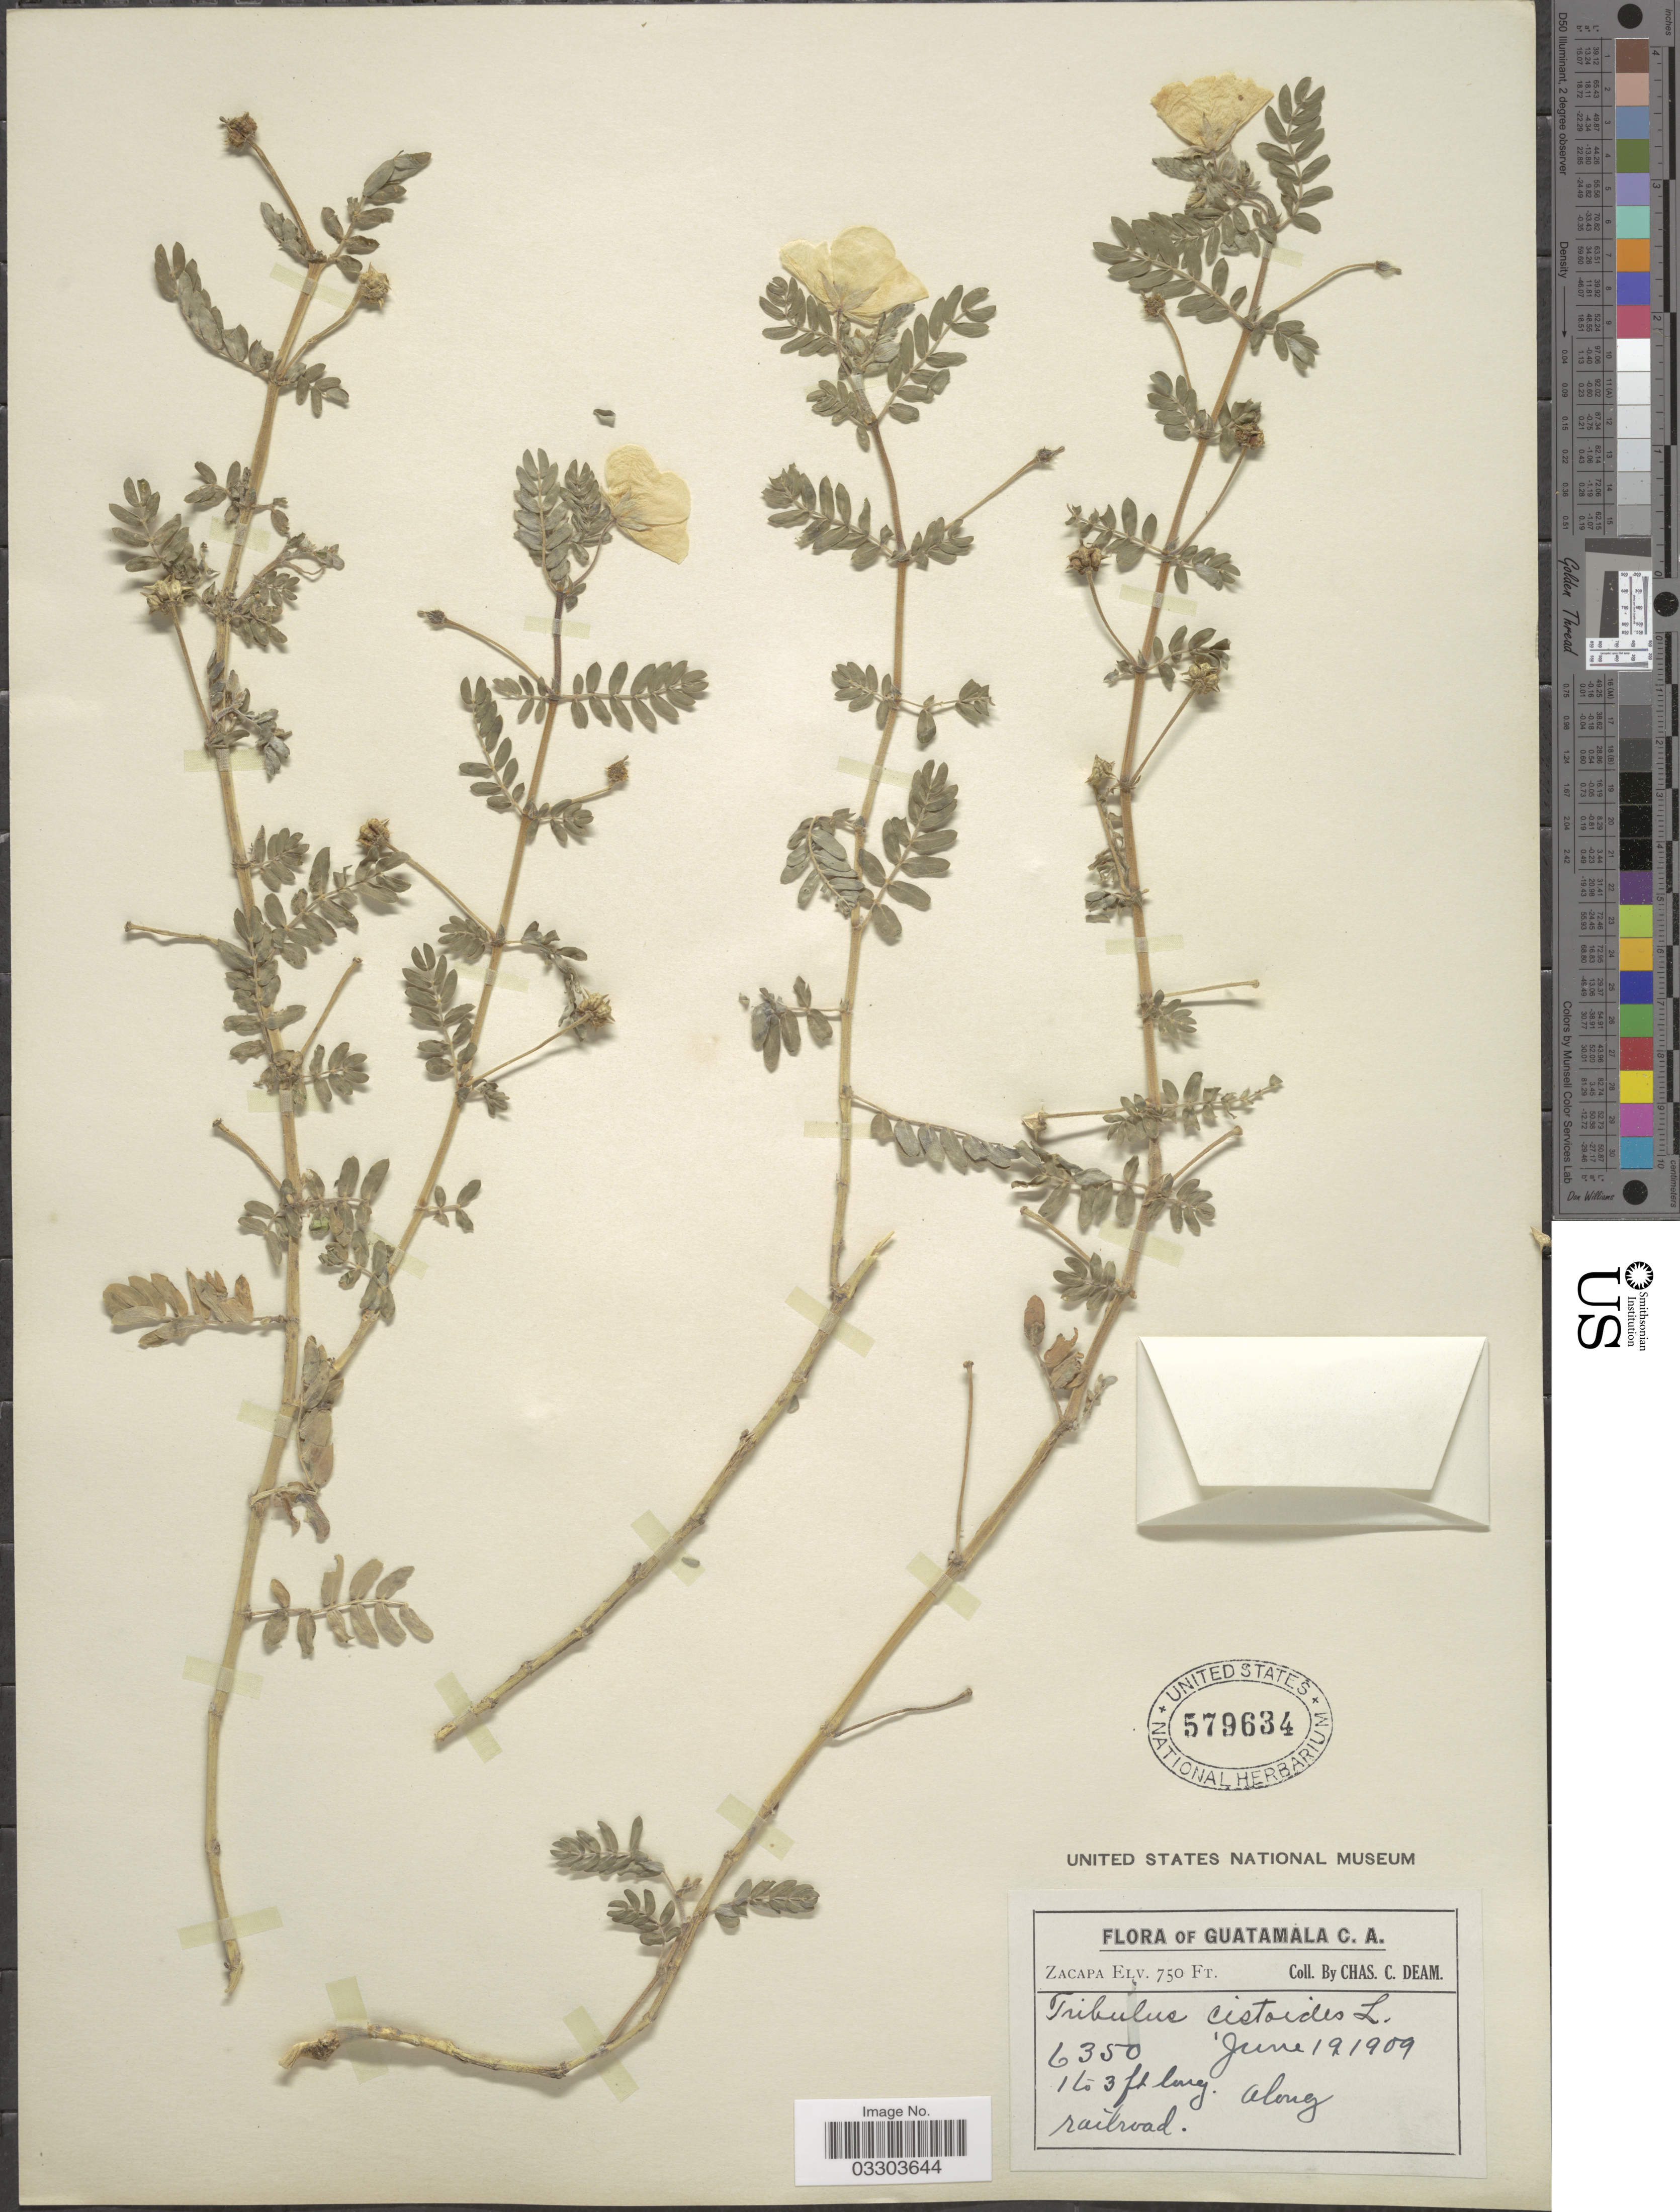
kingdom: Plantae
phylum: Tracheophyta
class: Magnoliopsida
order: Zygophyllales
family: Zygophyllaceae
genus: Tribulus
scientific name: Tribulus cistoides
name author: L.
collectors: C. C. Deam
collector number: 6350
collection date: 1909-06-19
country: Guatemala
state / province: Zacapa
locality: Along railroad.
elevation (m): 229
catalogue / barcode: US 579634